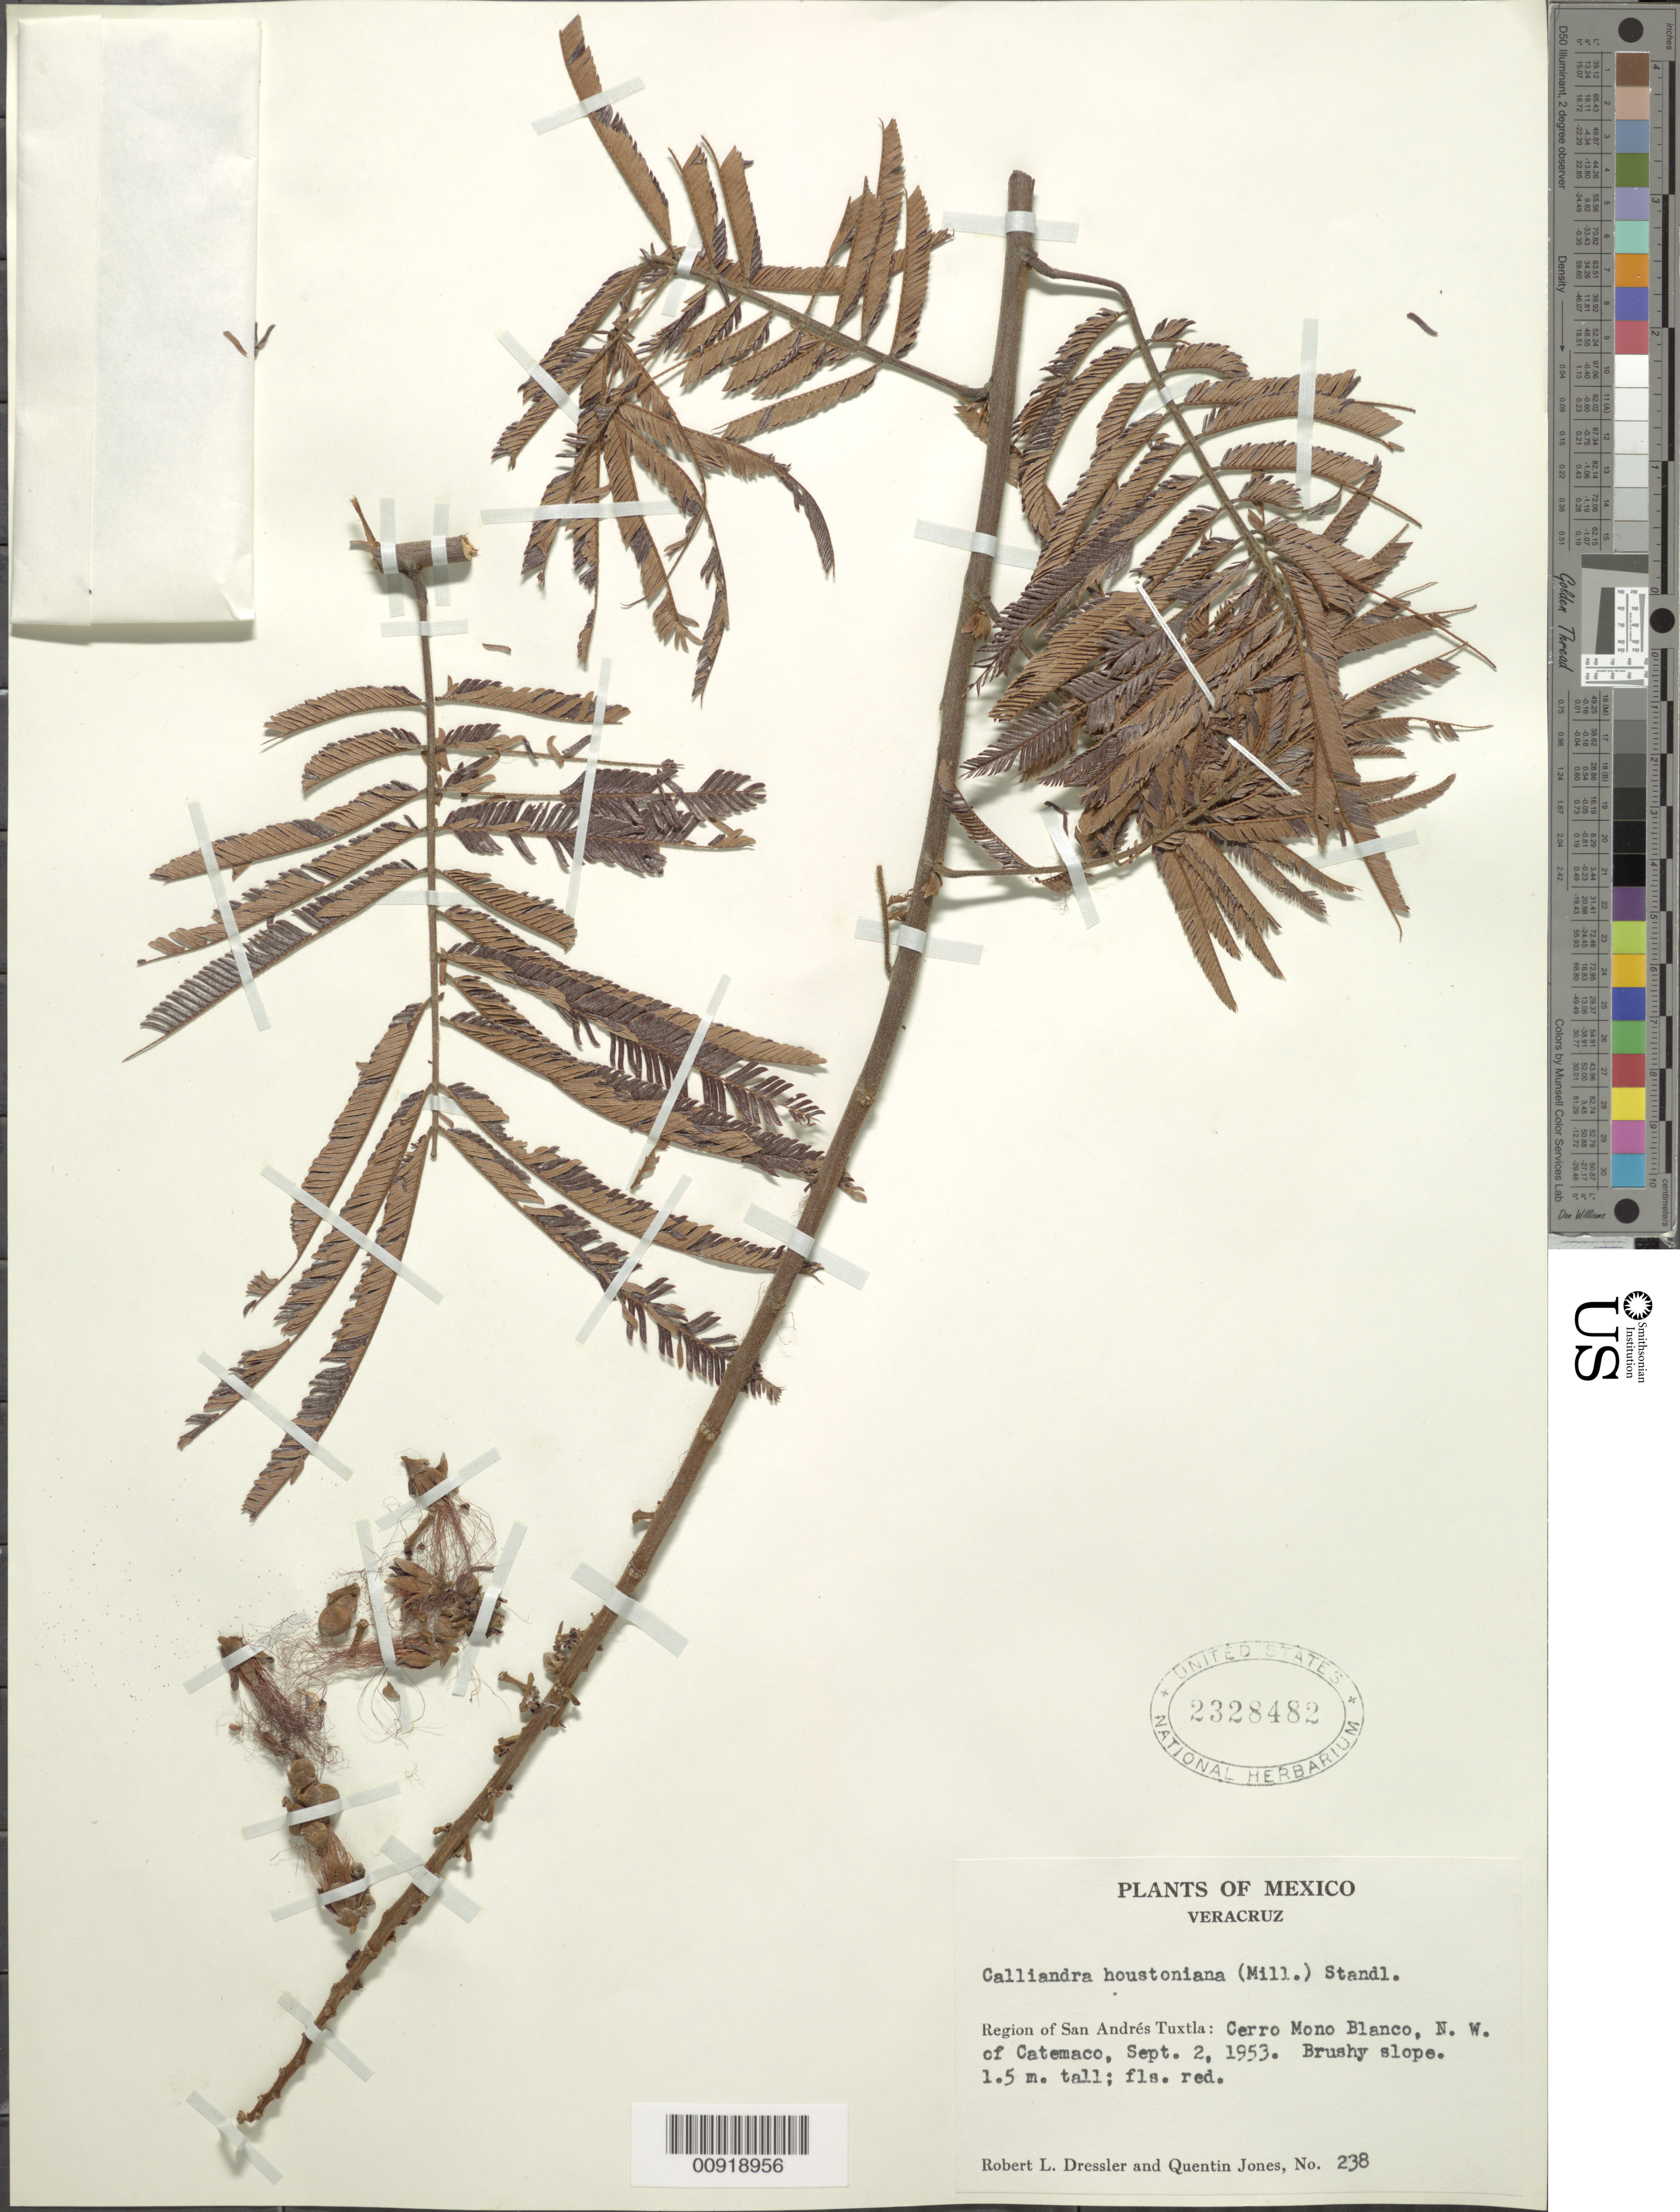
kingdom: Plantae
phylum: Tracheophyta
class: Magnoliopsida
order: Fabales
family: Fabaceae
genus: Calliandra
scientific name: Calliandra houstoniana var. houstoniana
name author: (Mill.) Standl.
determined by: Strong, Mark T., (BOT), Smithsonian Institution - National Museum of Natural History (UNITED STATES)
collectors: R. Dressler & Q. Jones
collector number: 238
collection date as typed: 02 Sep 1953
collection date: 1953-09-02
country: Mexico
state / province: Veracruz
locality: Region of San Andrés Tuxtla: Cerro Mono Blanco, NW of Catemaco.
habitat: Brushy slope.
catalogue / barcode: US 2328482